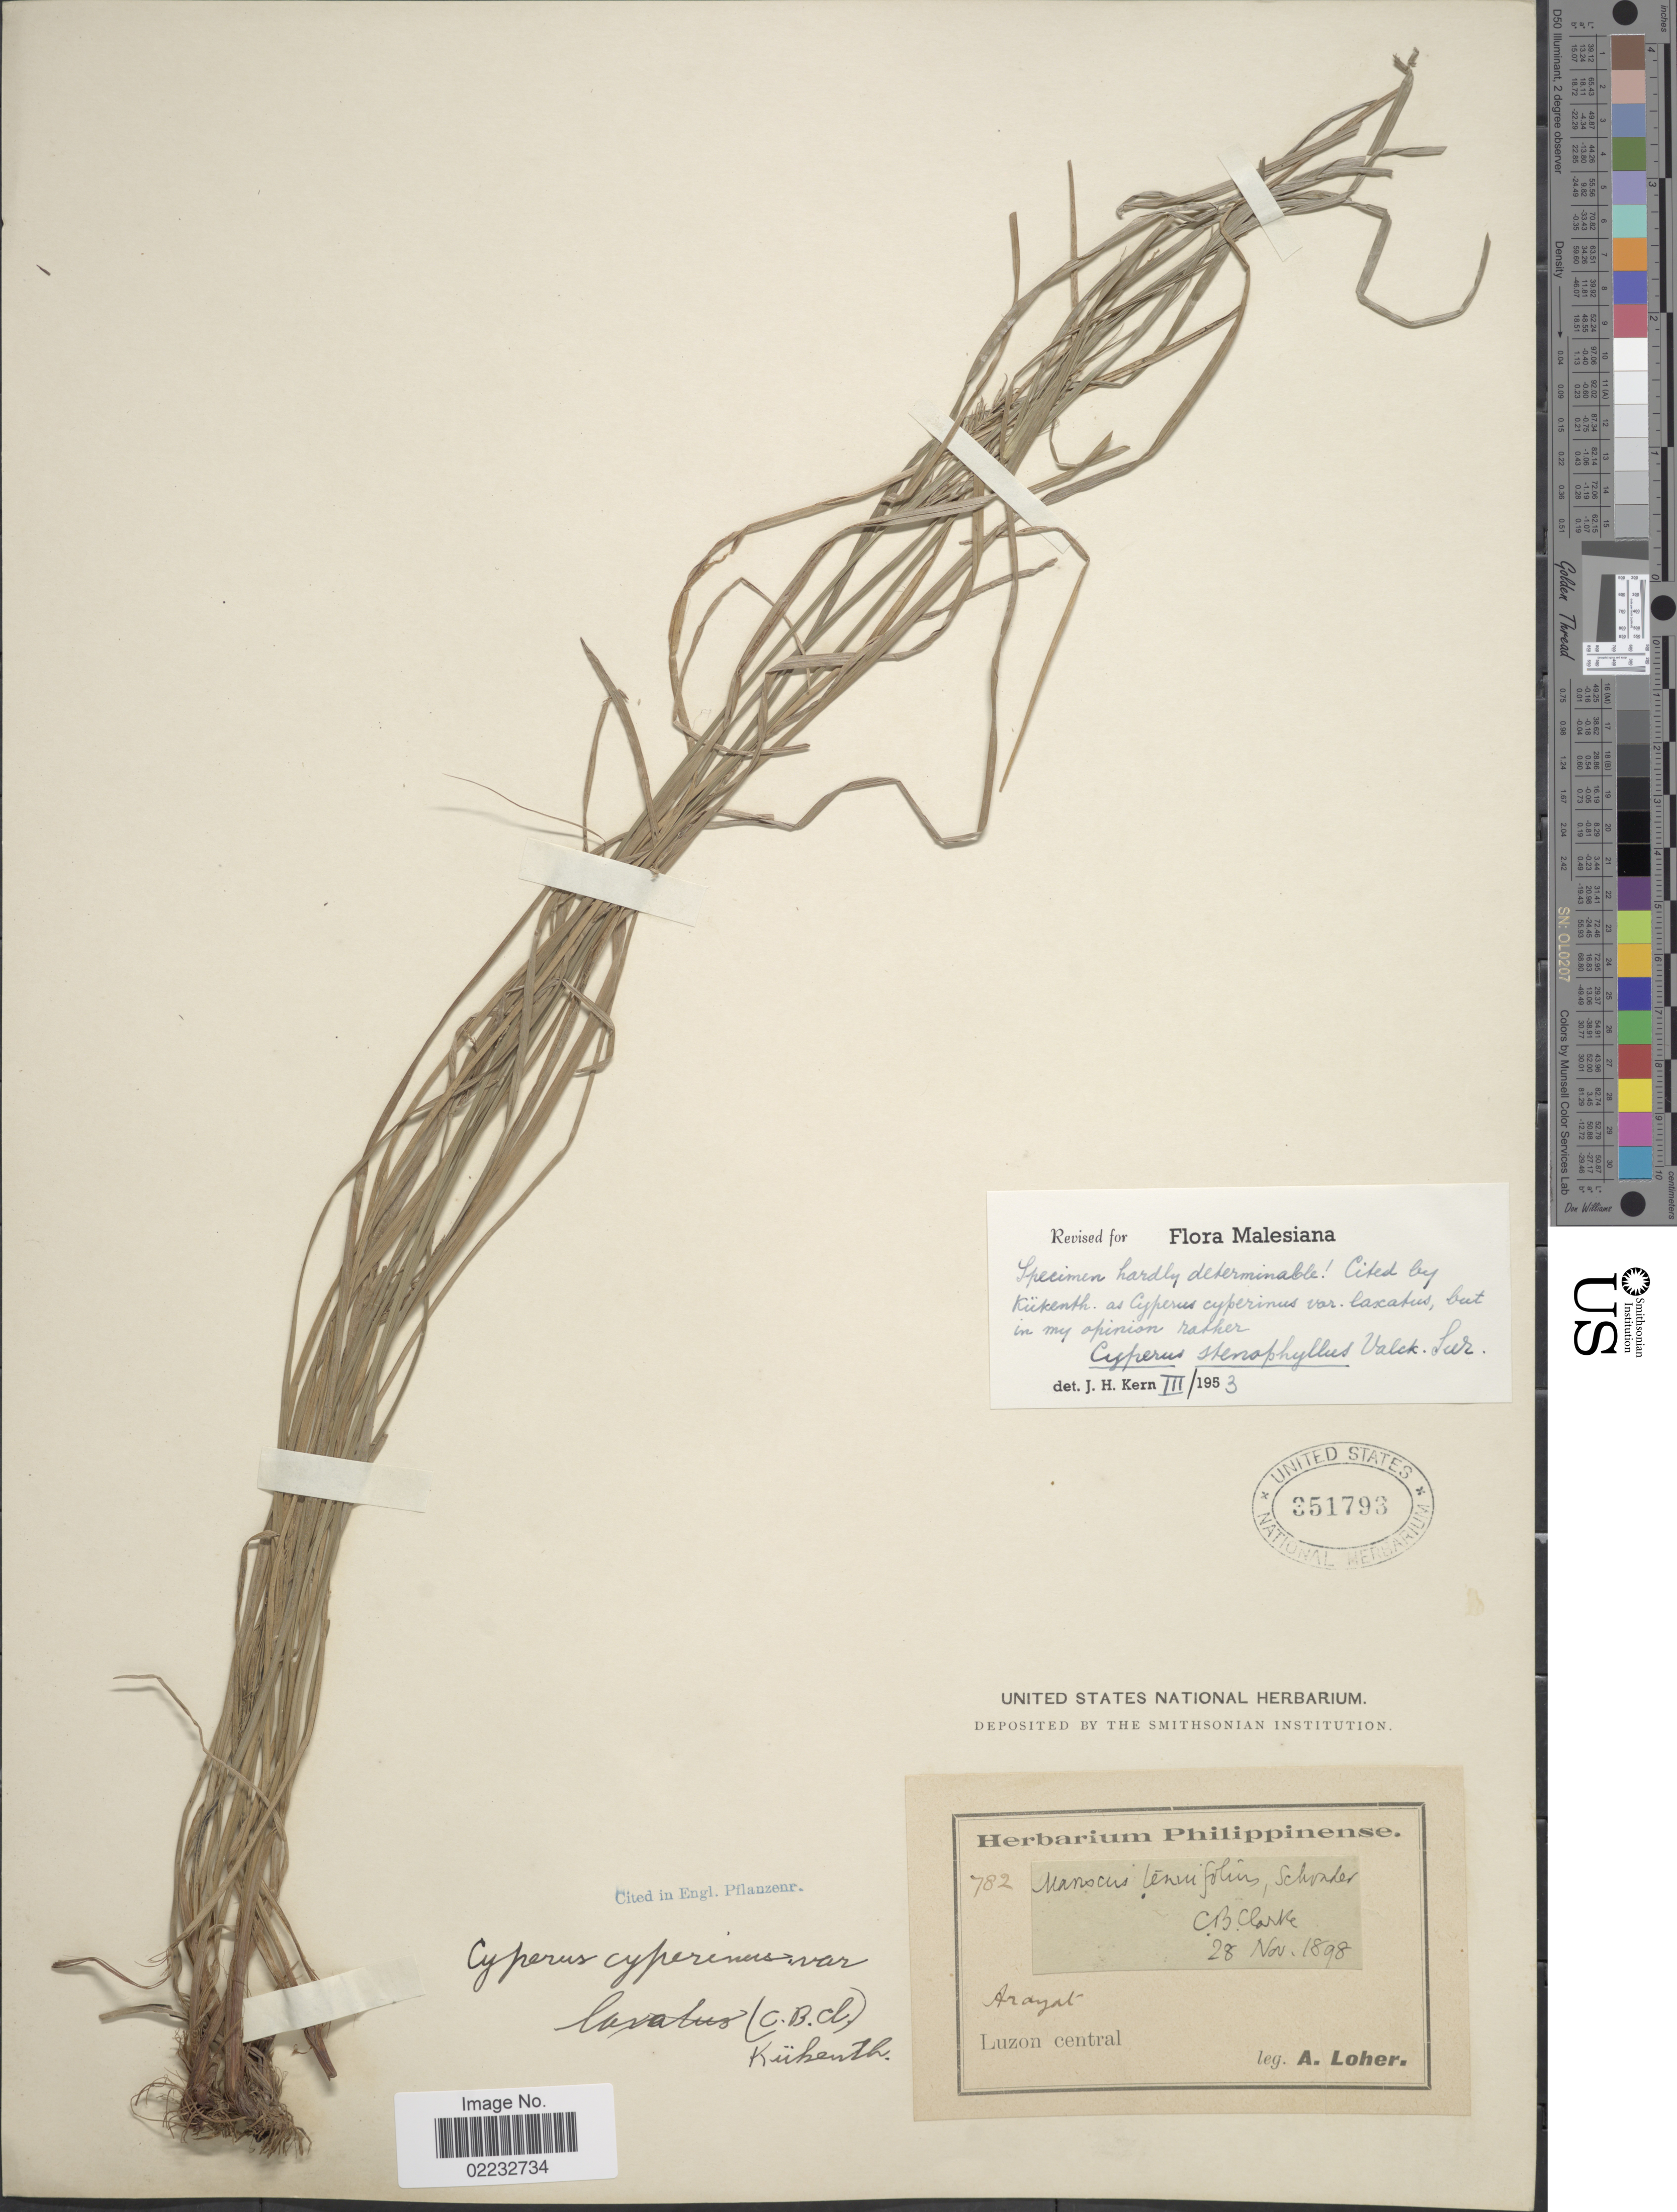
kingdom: Plantae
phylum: Tracheophyta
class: Liliopsida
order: Poales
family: Cyperaceae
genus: Cyperus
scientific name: Cyperus stenophyllus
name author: Valck. Sur.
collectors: A. Loher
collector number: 782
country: Philippines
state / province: Central Luzon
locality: Arayat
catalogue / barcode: US 351793